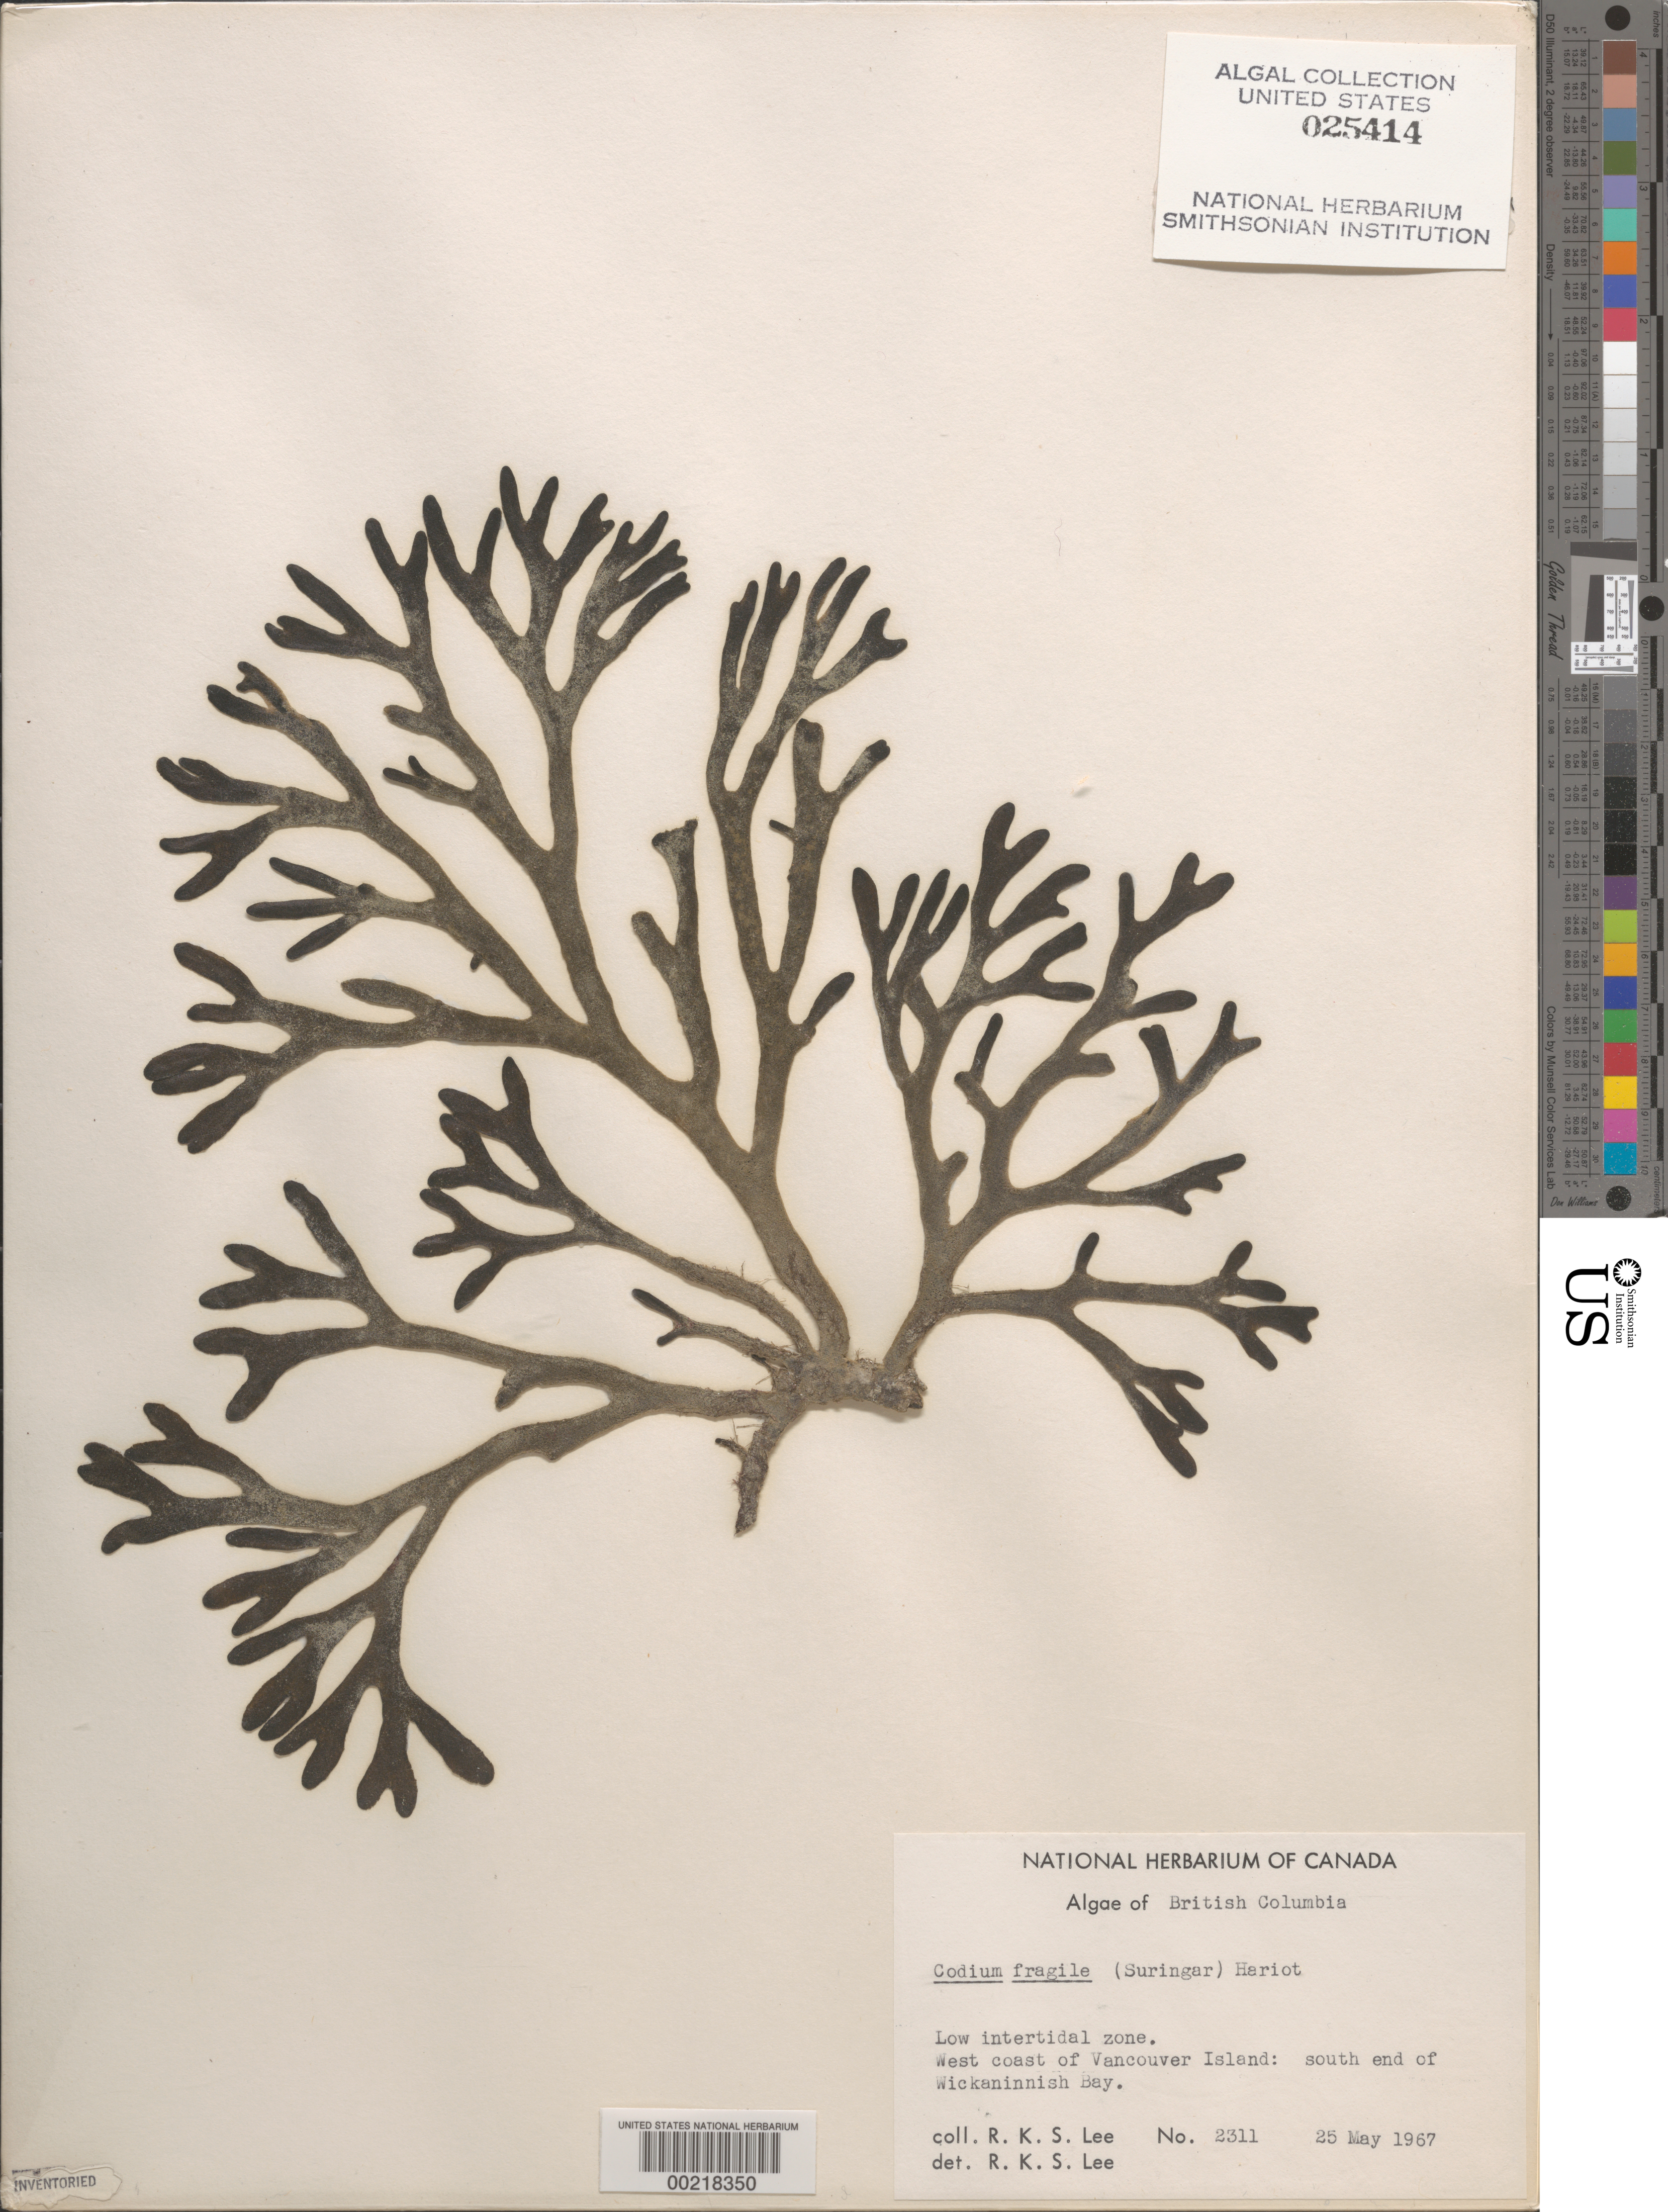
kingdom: Plantae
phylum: Chlorophyta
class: Ulvophyceae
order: Bryopsidales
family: Codiaceae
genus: Codium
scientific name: Codium fragile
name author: (Suringar) P. Hariot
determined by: Lee, R. K. S.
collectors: R. Lee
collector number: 2311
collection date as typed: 25 May 1967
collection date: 1967-05-25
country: Canada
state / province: British Columbia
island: Vancouver Island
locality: Wickaninnish Bay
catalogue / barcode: US 25414